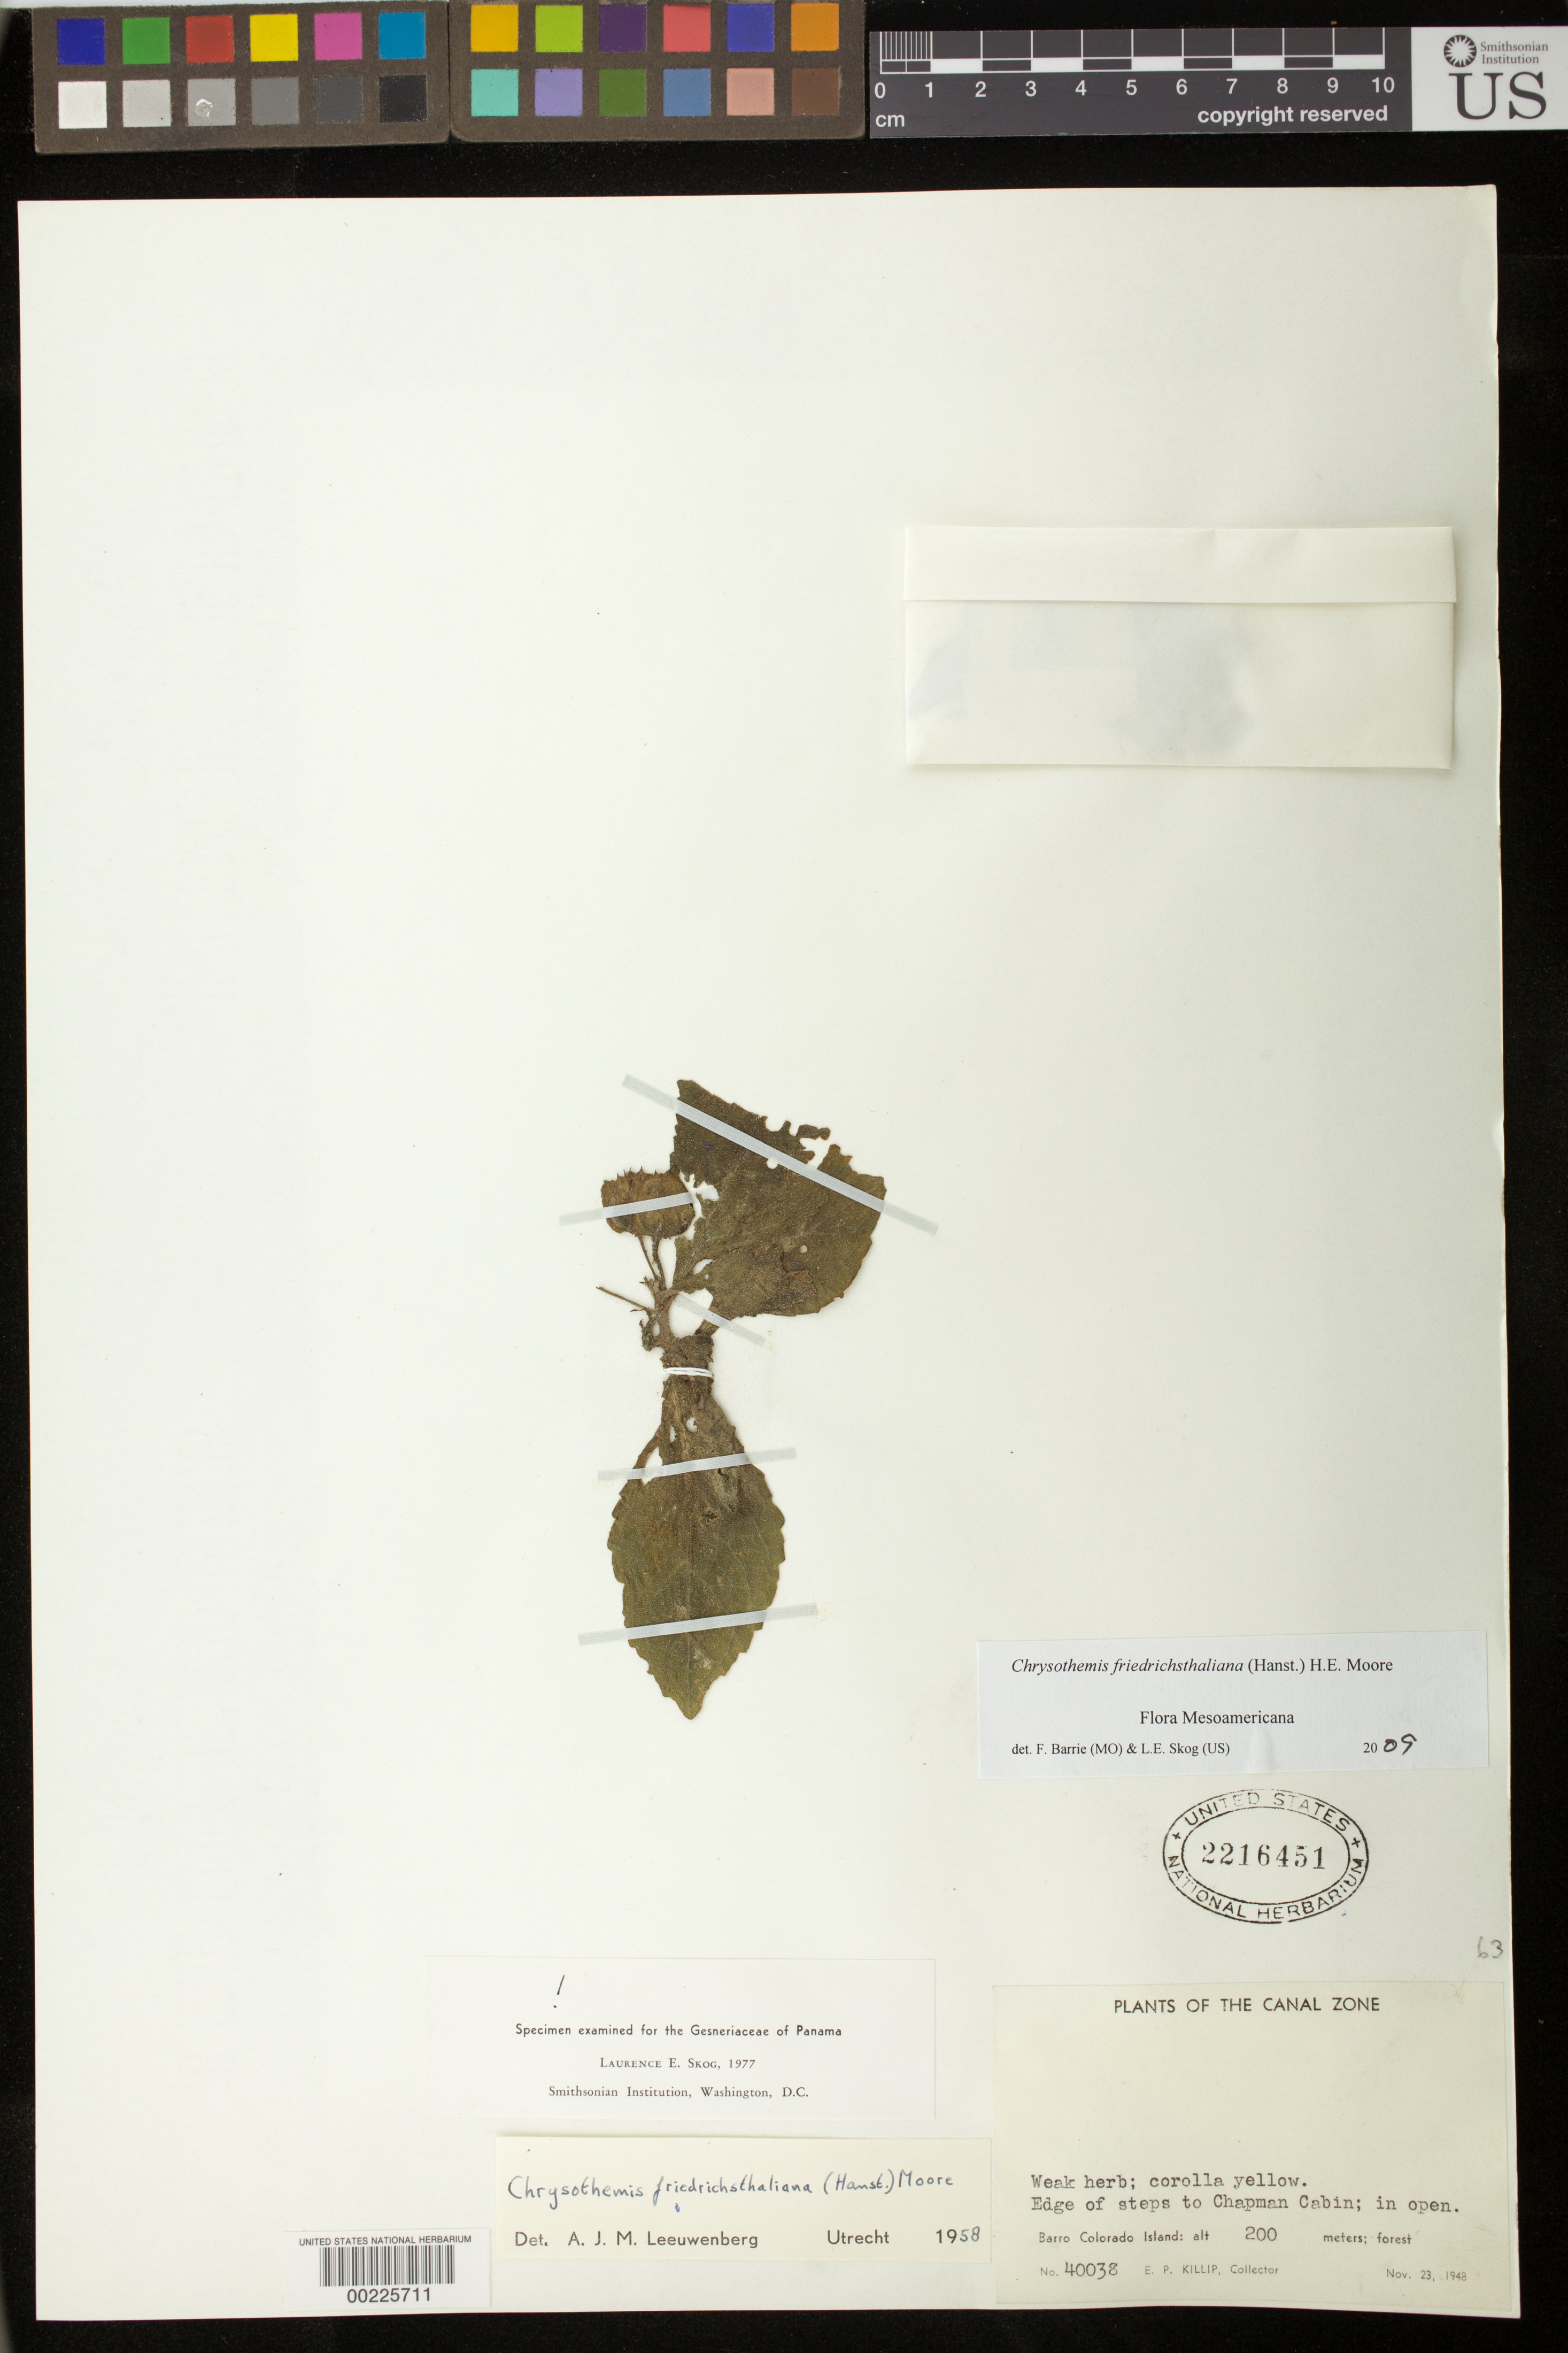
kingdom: Plantae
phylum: Tracheophyta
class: Magnoliopsida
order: Lamiales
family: Gesneriaceae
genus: Chrysothemis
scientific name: Chrysothemis friedrichsthaliana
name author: (Hanst.) H.E. Moore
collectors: E. P. Killip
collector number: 40038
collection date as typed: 23 Nov 1948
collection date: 1948-11-23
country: Panama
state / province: Panamá Oeste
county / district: Canal Zone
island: Barro Colorado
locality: Barro Colorado Island, edge of steps to Chapman Cabin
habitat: Forest, in open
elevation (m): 200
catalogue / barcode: US 2216451